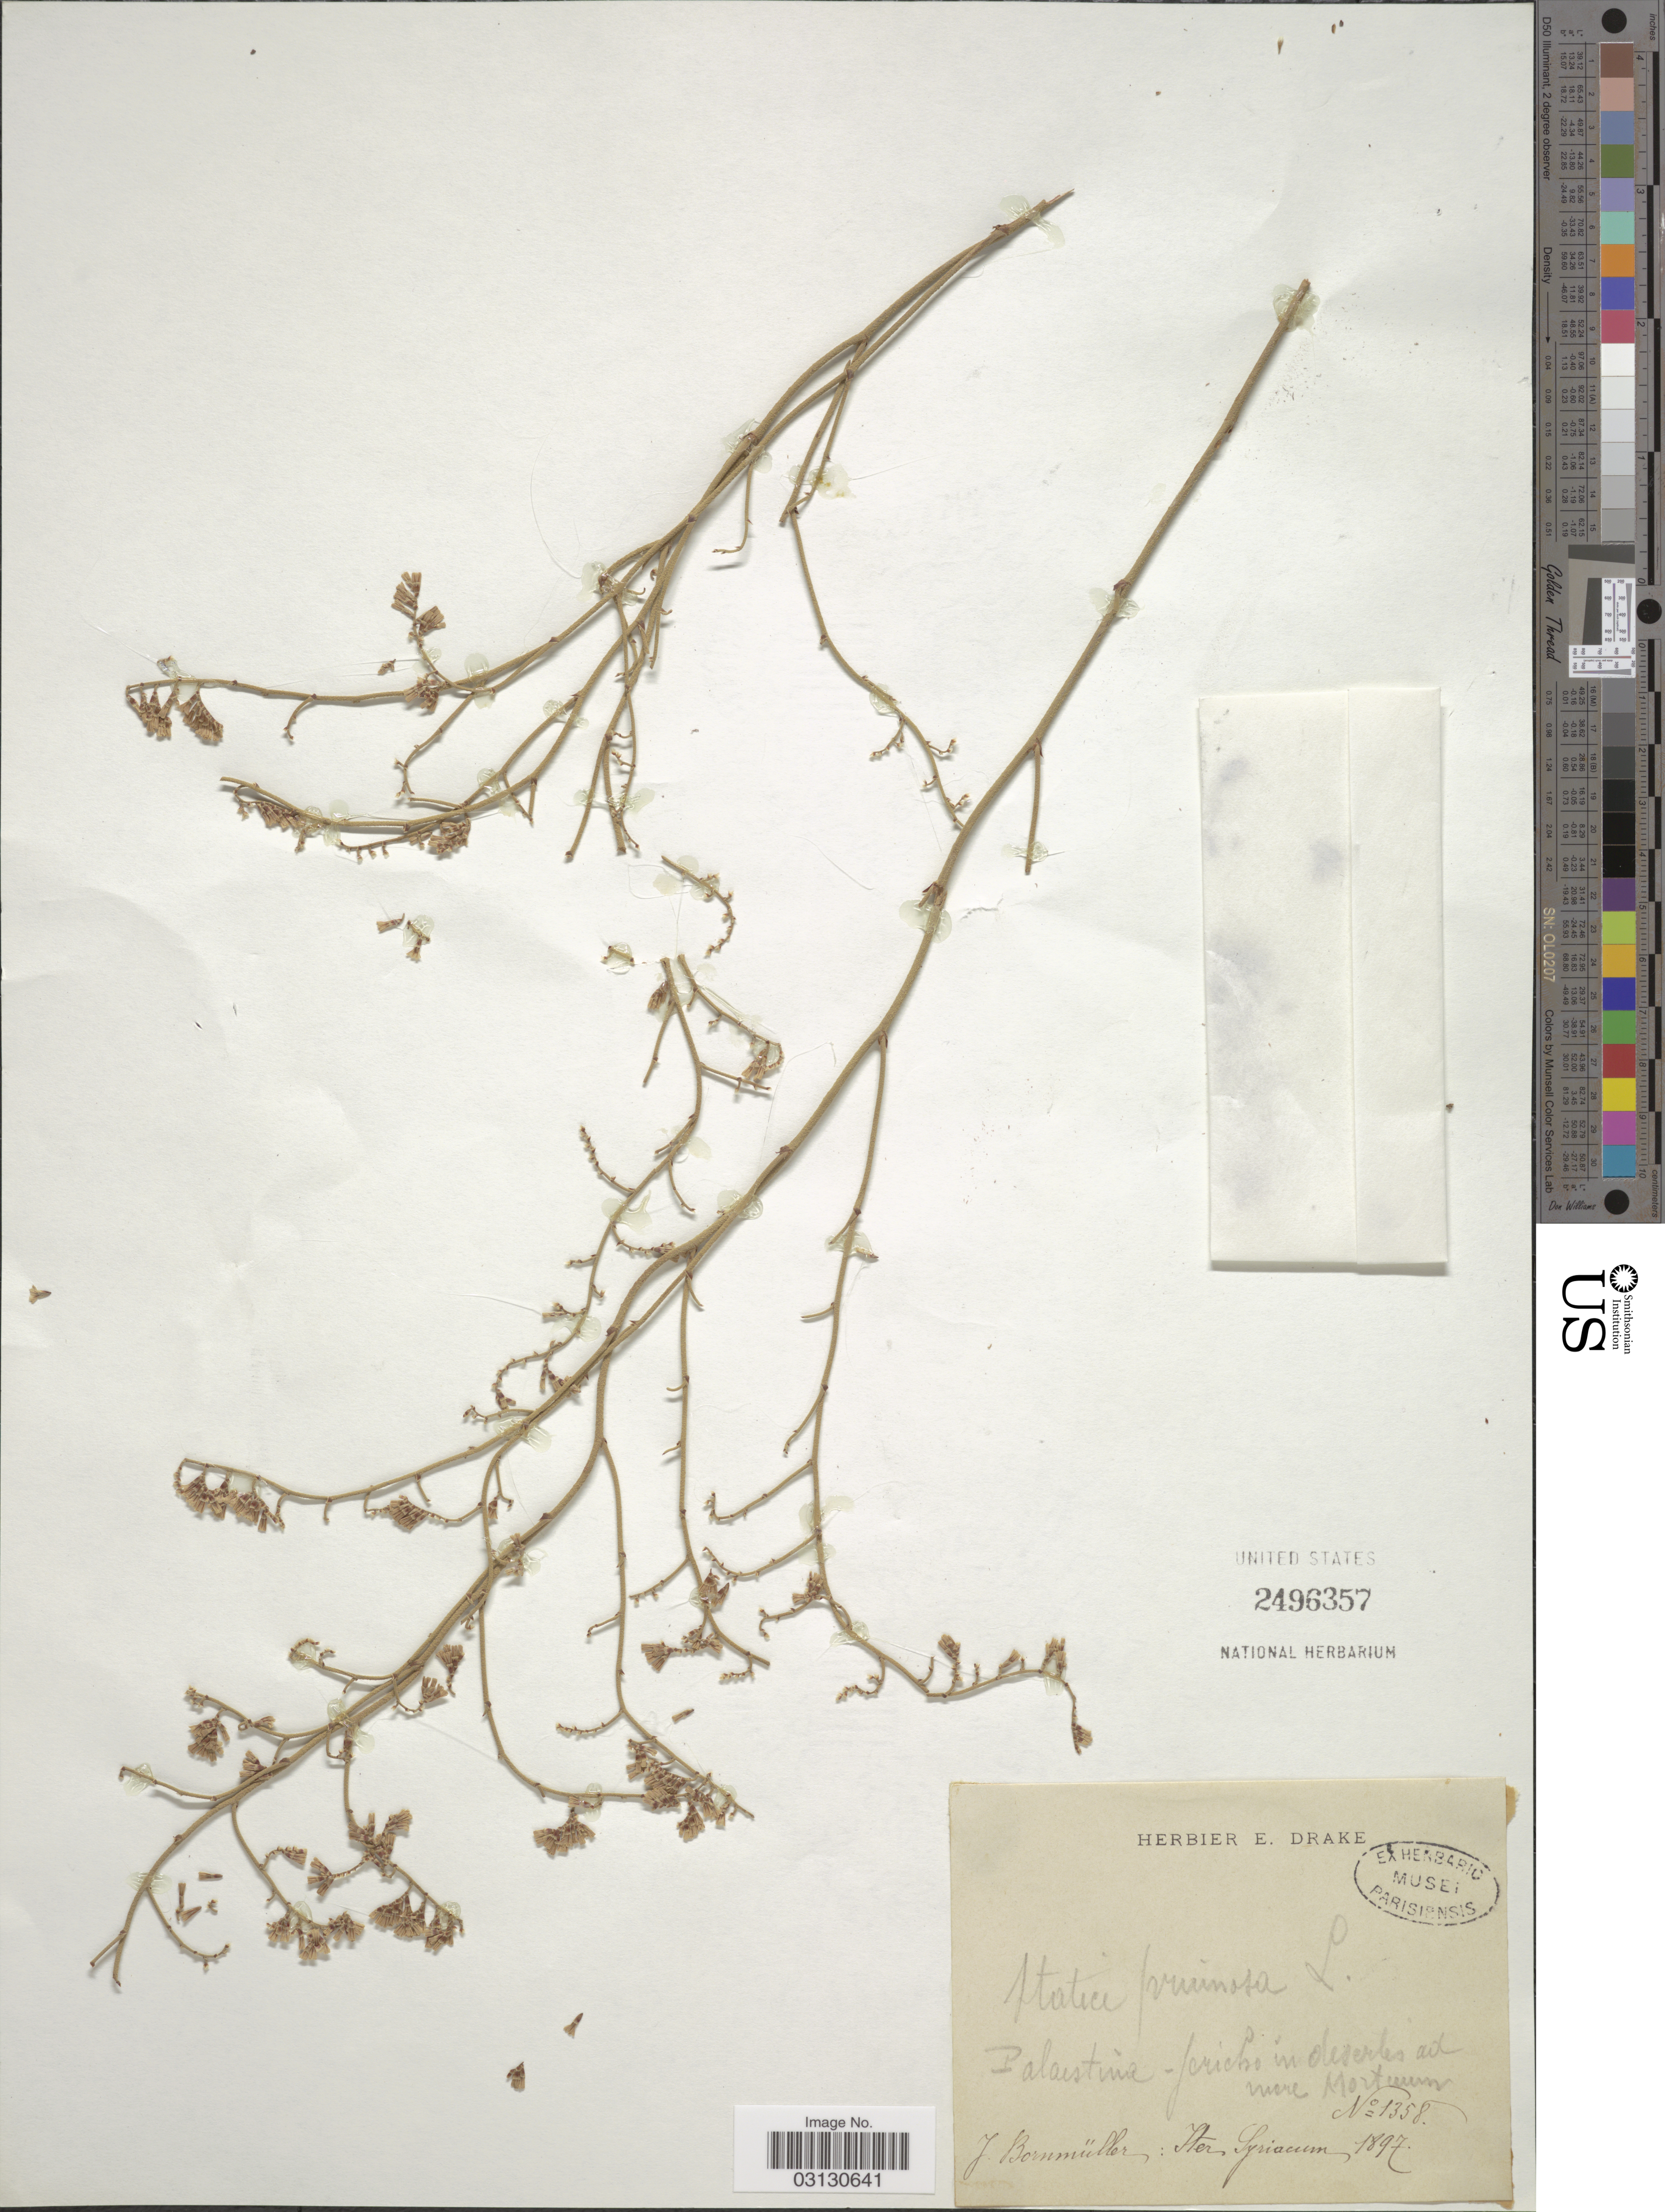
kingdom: Plantae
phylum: Tracheophyta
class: Magnoliopsida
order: Caryophyllales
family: Plumbaginaceae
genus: Limonium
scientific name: Limonium pruinosum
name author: (L.) Chaz.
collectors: J. Bornmüller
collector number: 1358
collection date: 1897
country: Israel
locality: Iter Syriacum, Palaestina, Jericho in desertes ad more Mortuum [interpreted].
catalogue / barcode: US 2496357